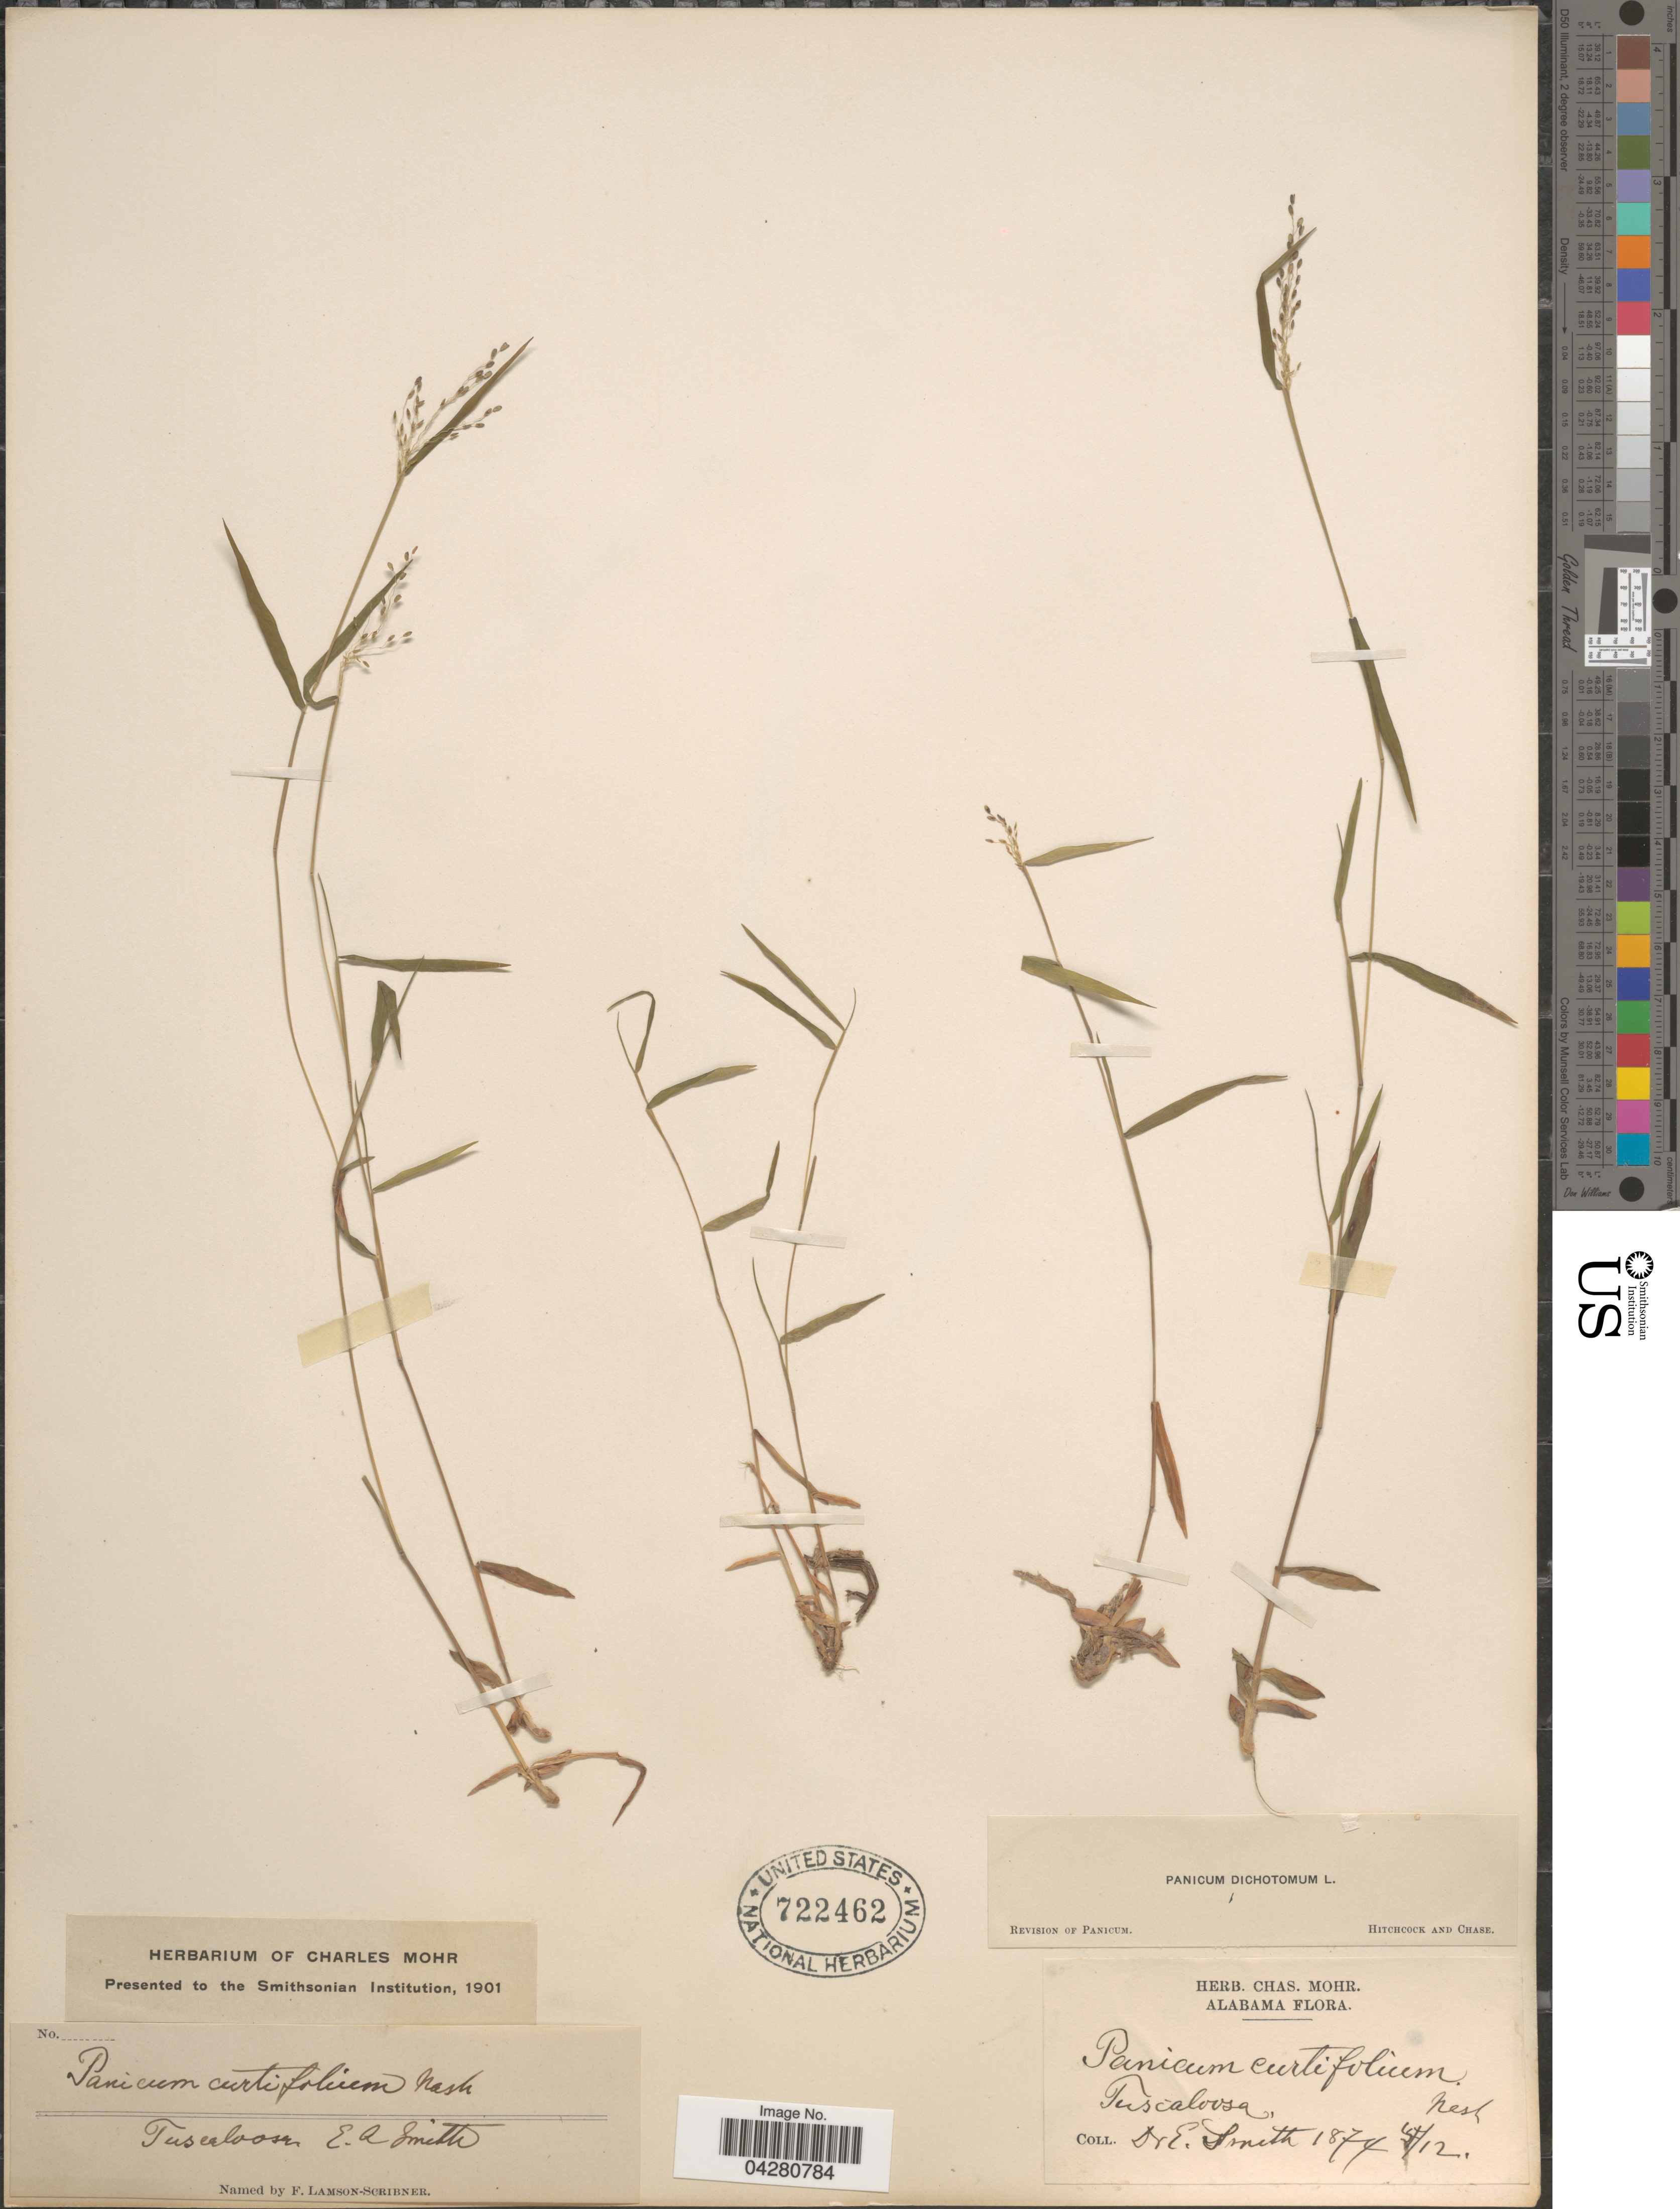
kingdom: Plantae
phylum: Tracheophyta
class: Liliopsida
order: Poales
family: Poaceae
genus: Dichanthelium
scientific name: Dichanthelium dichotomum var. dichotomum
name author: (L.) Gould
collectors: E. Smith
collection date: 1874-04-12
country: United States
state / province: Alabama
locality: Tuscaloosa.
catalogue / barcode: US 722462